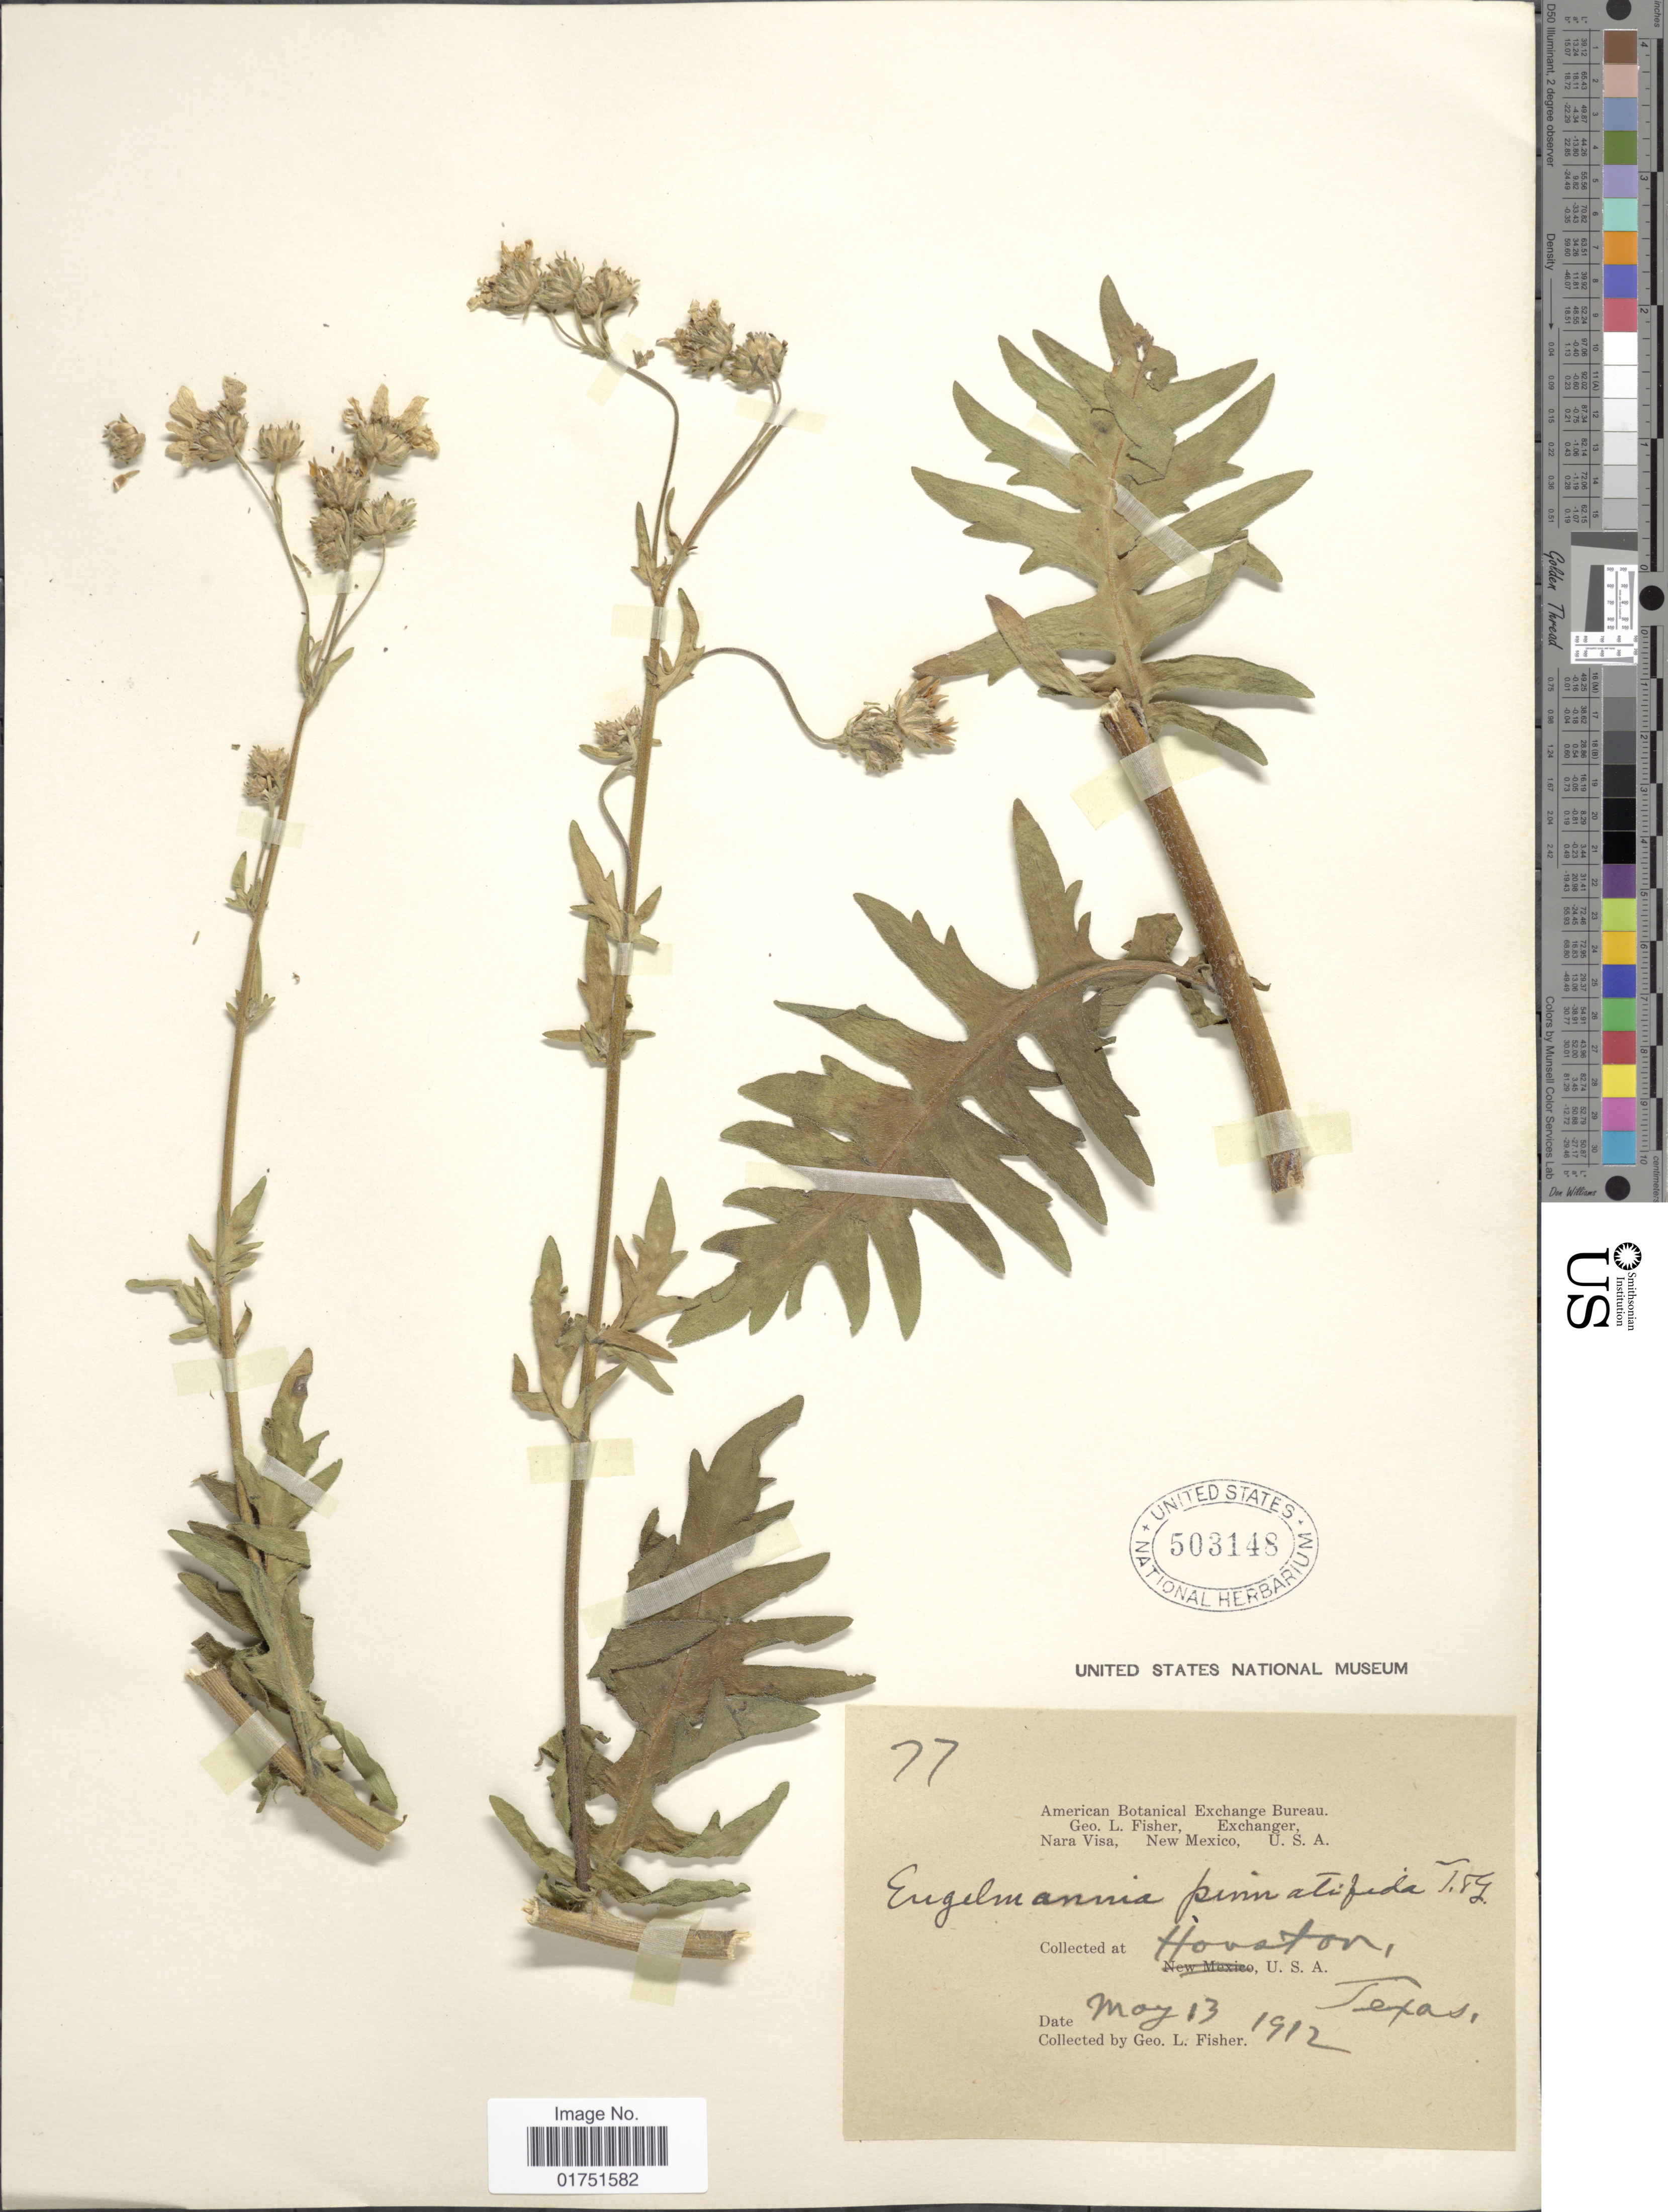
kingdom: Plantae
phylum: Tracheophyta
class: Magnoliopsida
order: Asterales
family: Asteraceae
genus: Engelmannia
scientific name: Engelmannia pinnatifida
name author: Torr. & A. Gray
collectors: G. L. Fisher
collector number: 77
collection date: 1912-05-13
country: United States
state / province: Texas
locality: Houston, U.S.A. Texas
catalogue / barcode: US 503148